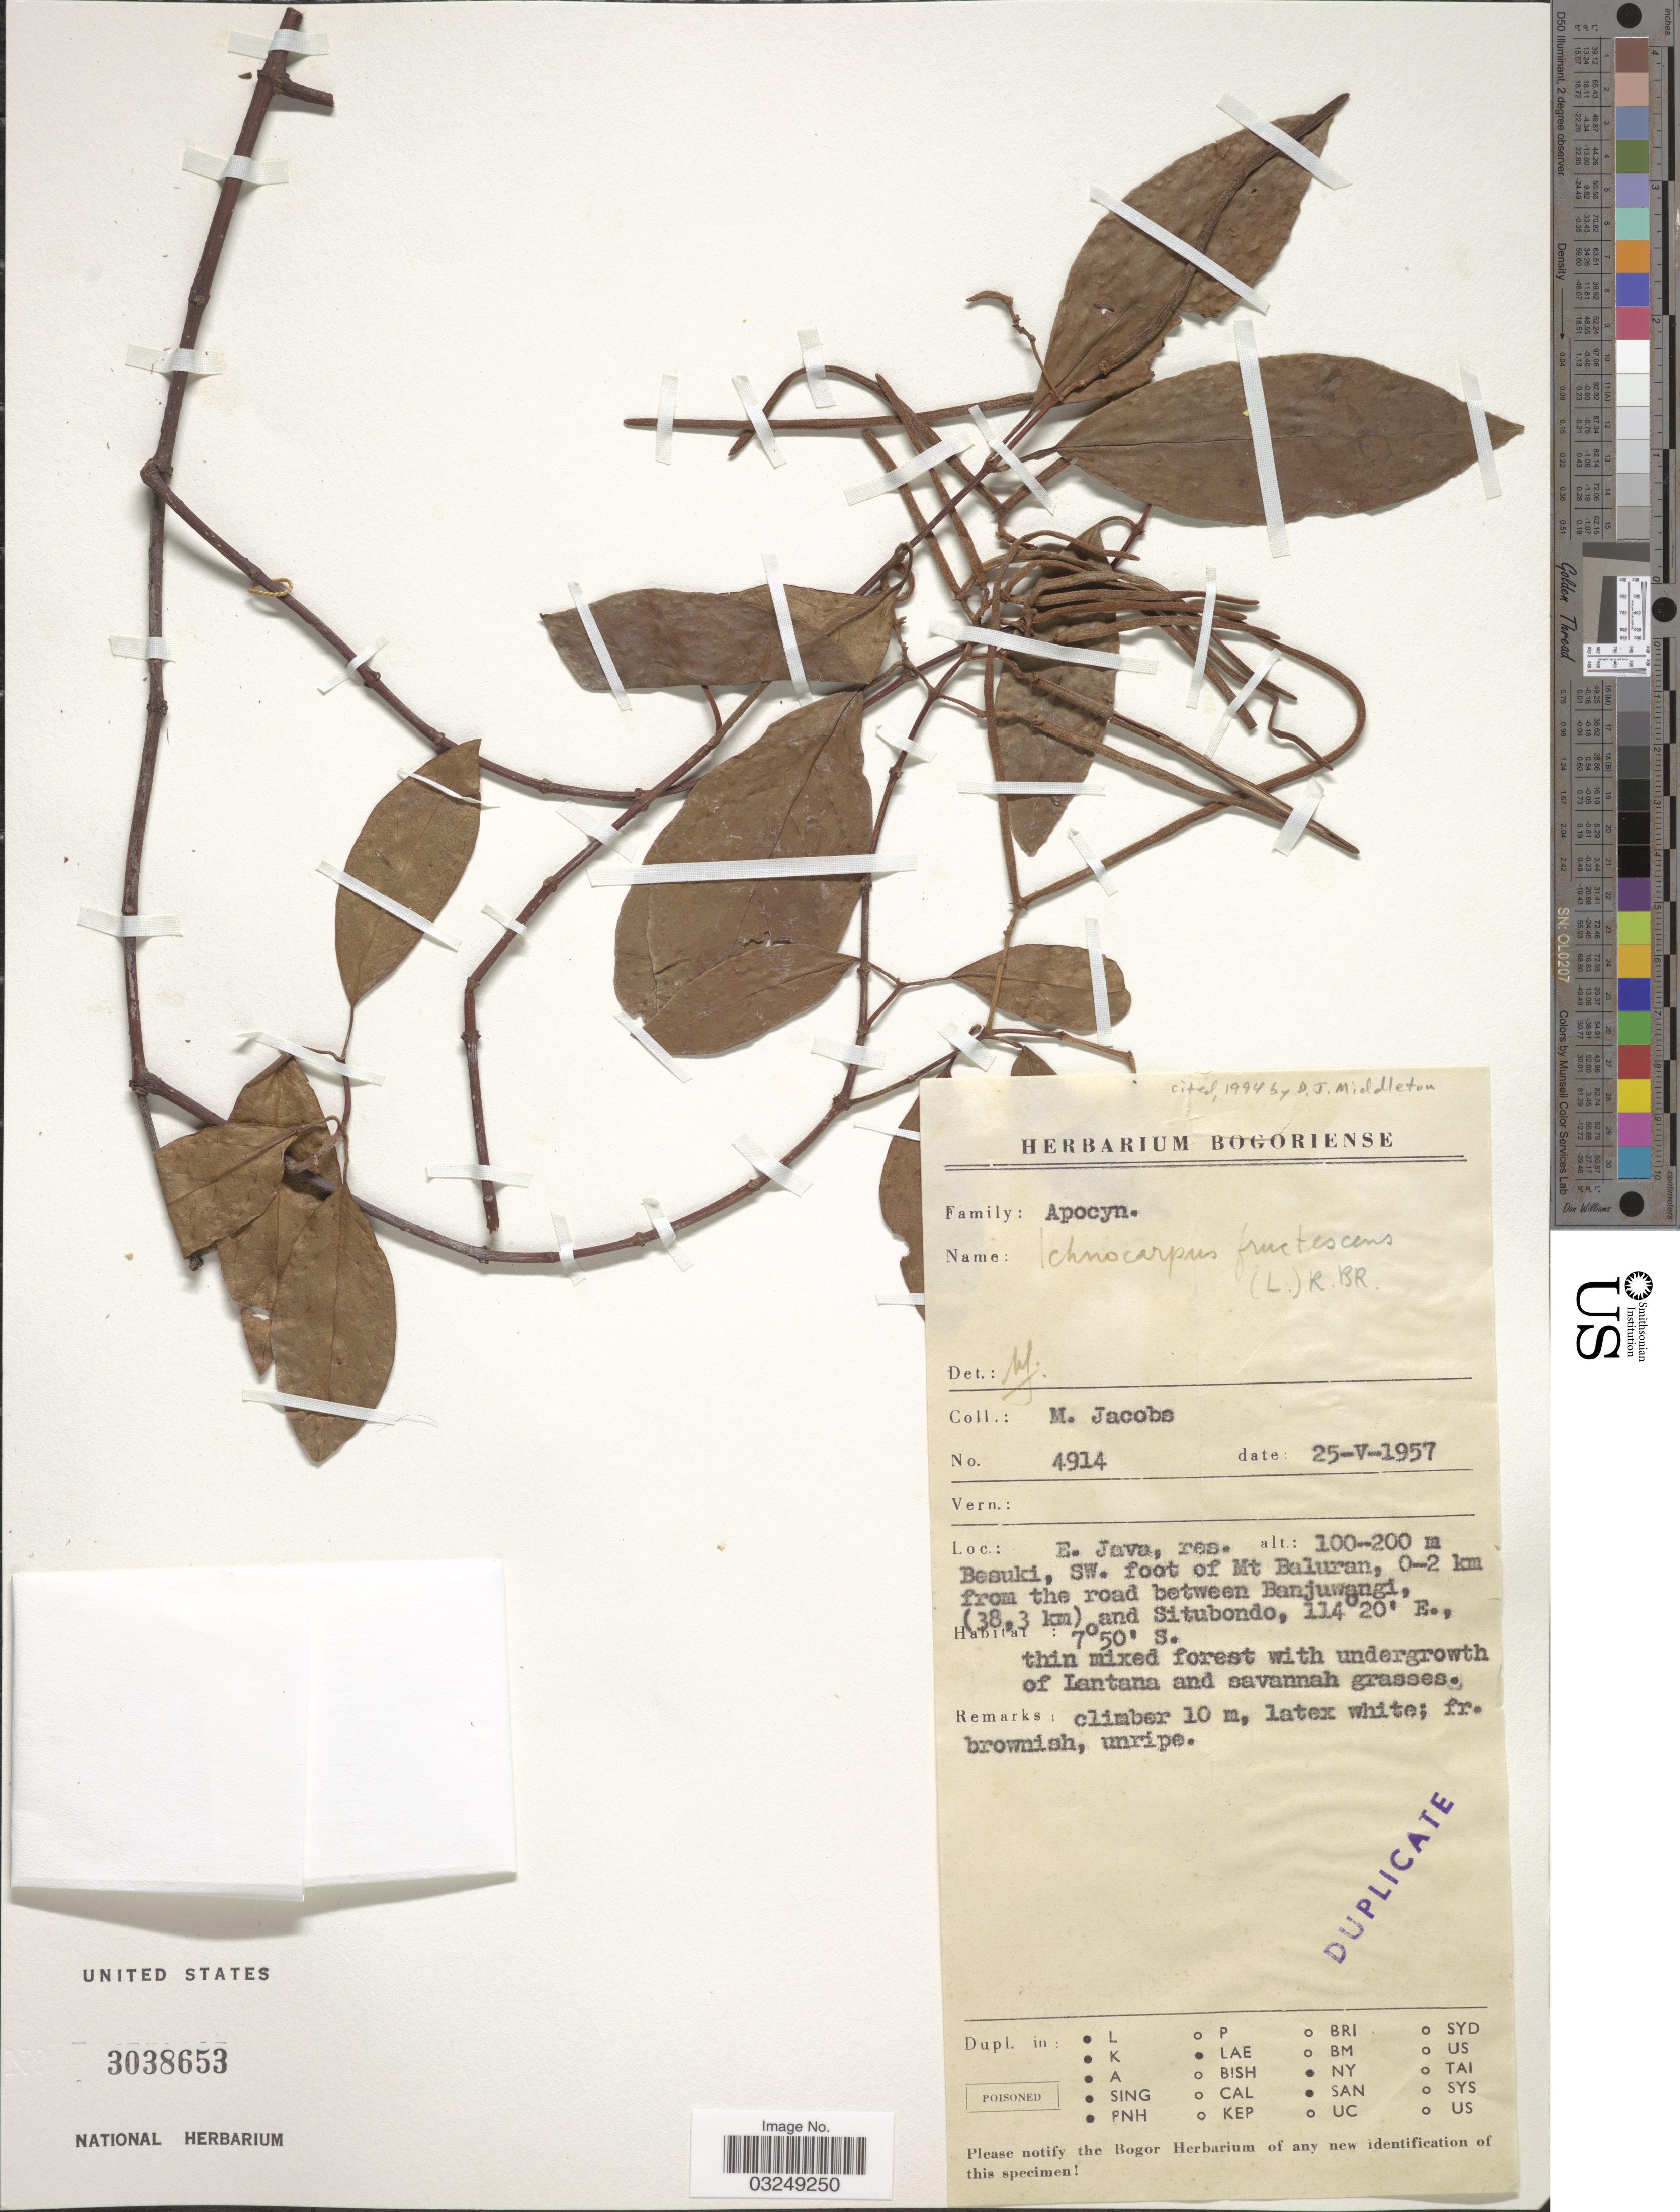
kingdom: Plantae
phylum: Tracheophyta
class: Magnoliopsida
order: Gentianales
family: Apocynaceae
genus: Ichnocarpus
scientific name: Ichnocarpus frutescens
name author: (L.) W.T. Aiton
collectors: M. Jacobs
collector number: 4914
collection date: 1957-05-25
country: Indonesia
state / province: Java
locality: E. Java, res. Besuki, SW. foot of Mt Baluran, 0-2 km from the road between Banjuwangi, (38,3 km) and Situbondo.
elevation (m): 100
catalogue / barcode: US 3038653